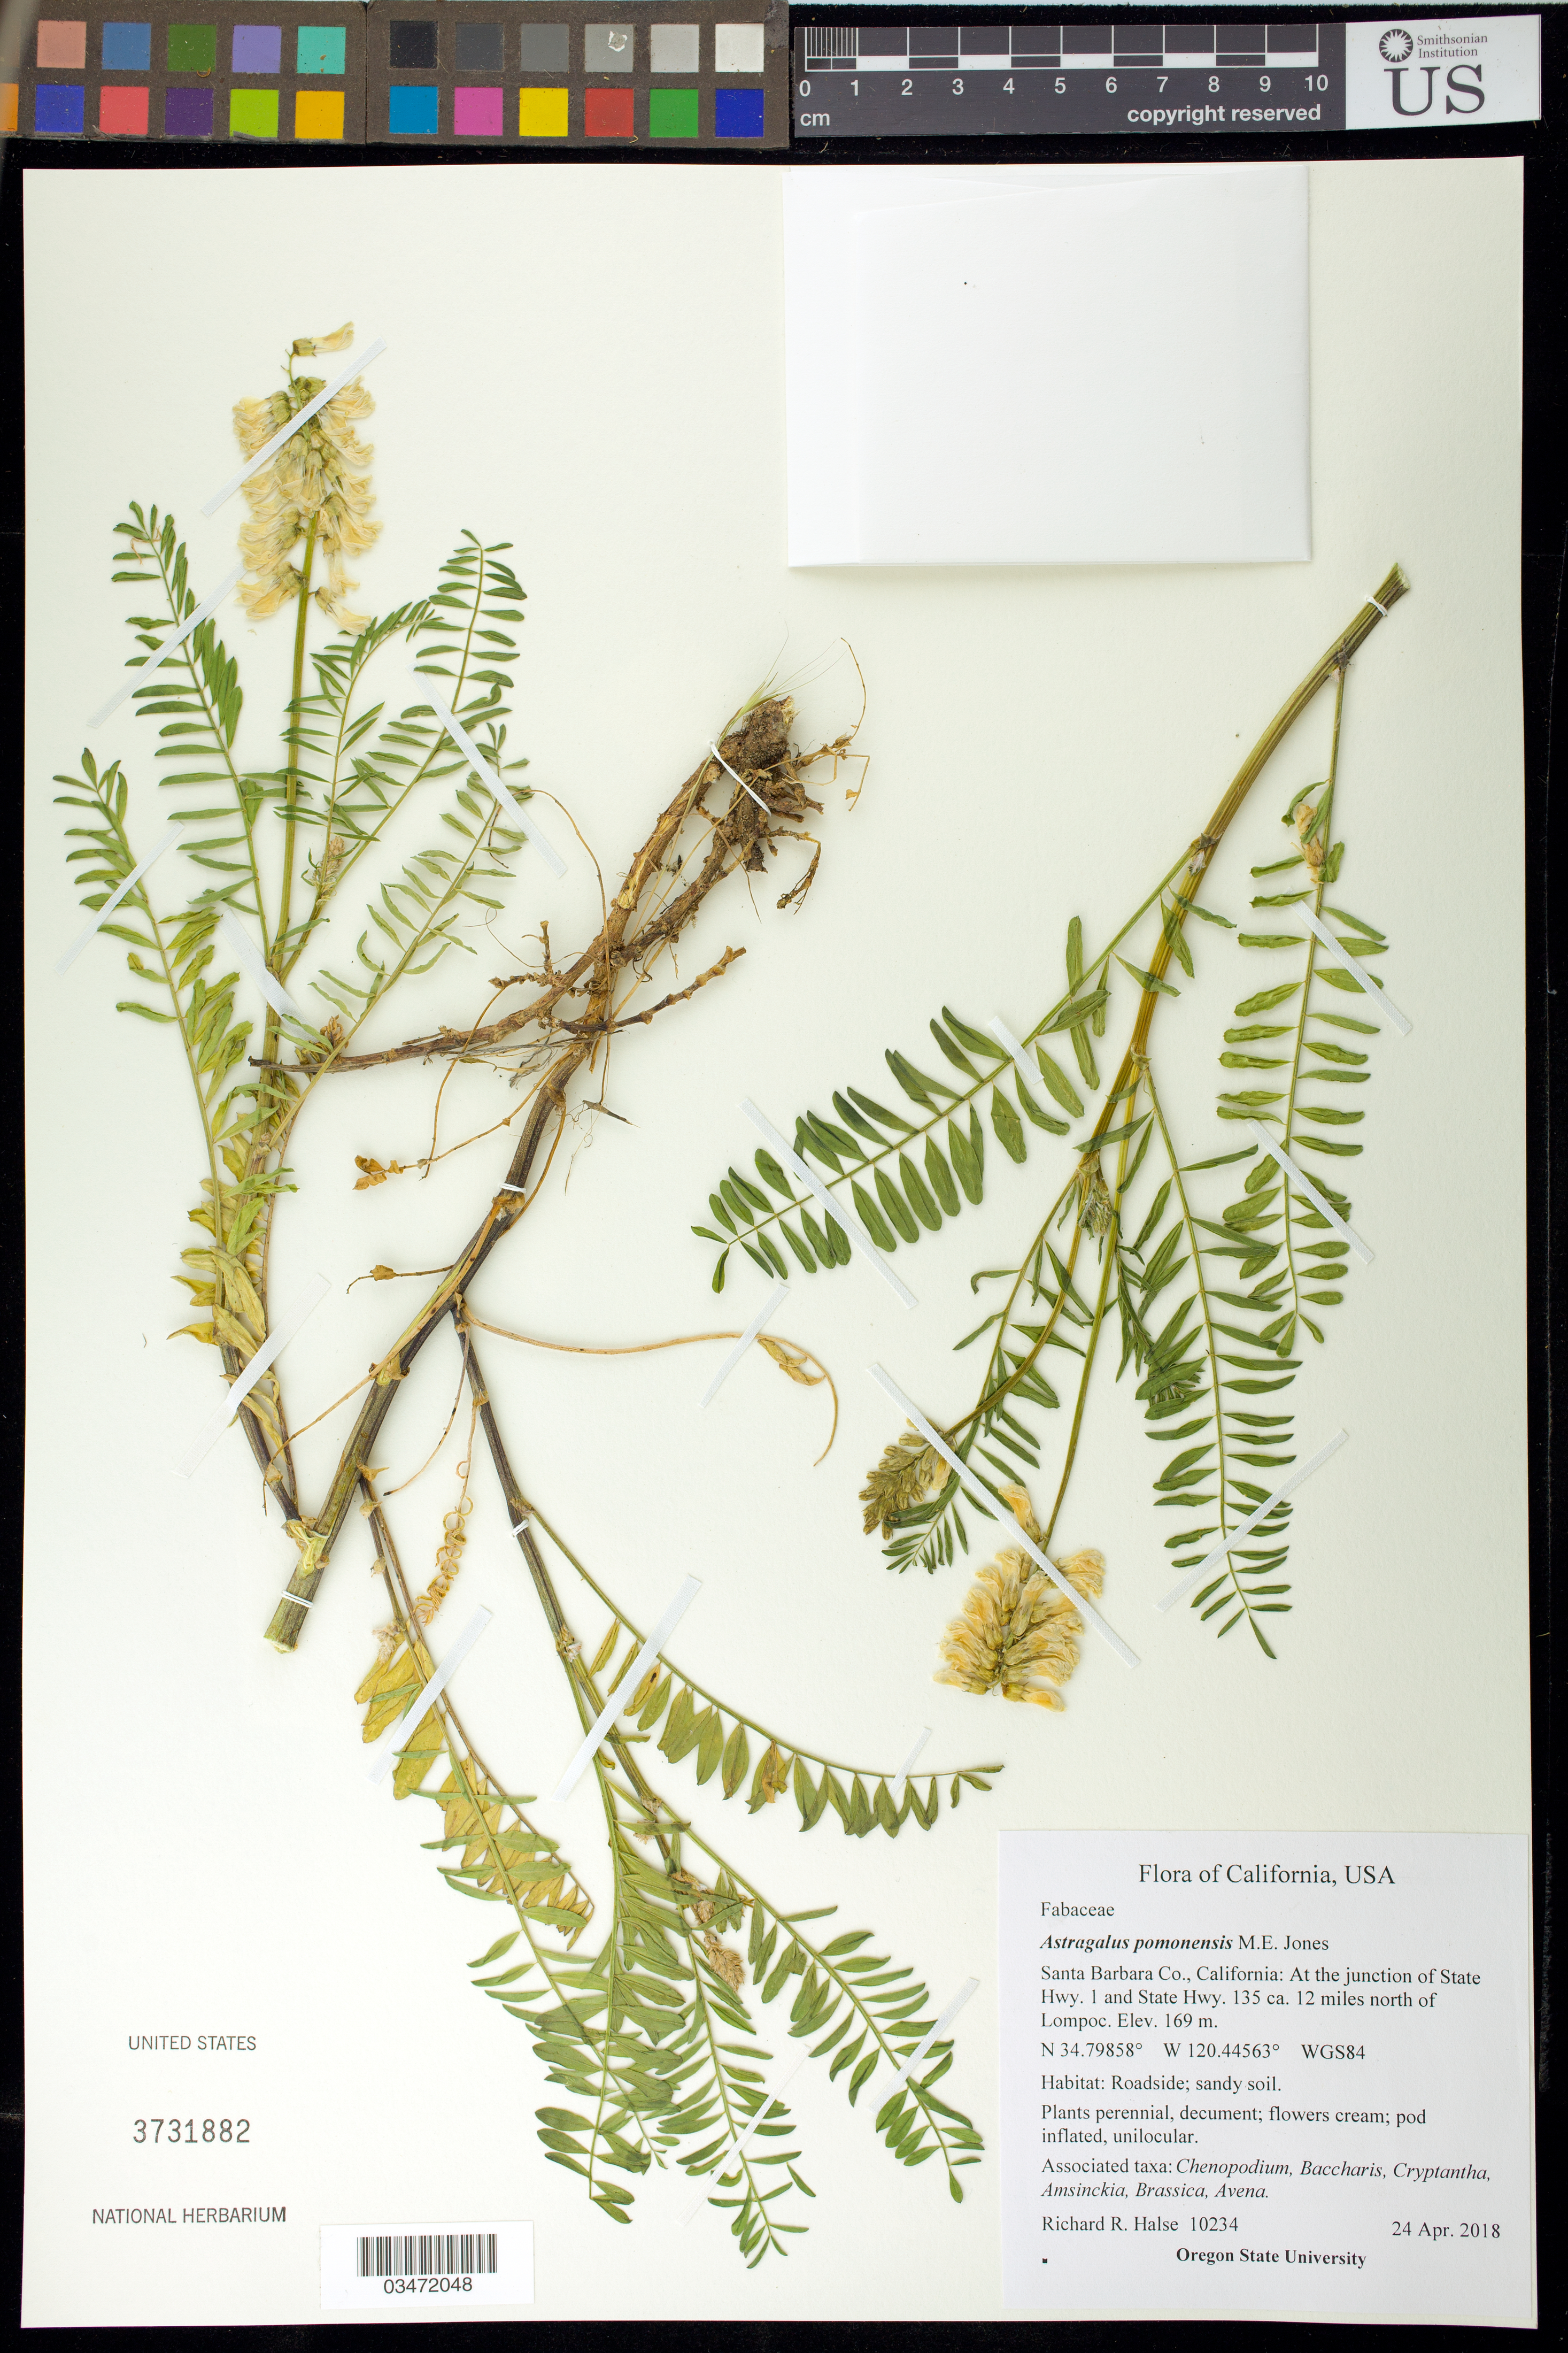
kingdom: Plantae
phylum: Tracheophyta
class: Magnoliopsida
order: Fabales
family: Fabaceae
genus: Astragalus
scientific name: Astragalus pomonensis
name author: M.E. Jones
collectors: R. Halse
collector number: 10234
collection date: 2018-04-24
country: United States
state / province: California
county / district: Santa Barbara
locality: Junction State Hwy 1 and State Hwy 135, ca. 12 miles N of Lompoc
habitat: Roadside; sandy soil. Associated taxa: Chenopodium, Baccharis, Cryptantha, Amsinckia, Brassica, Avena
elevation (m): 169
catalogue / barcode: US 3731882